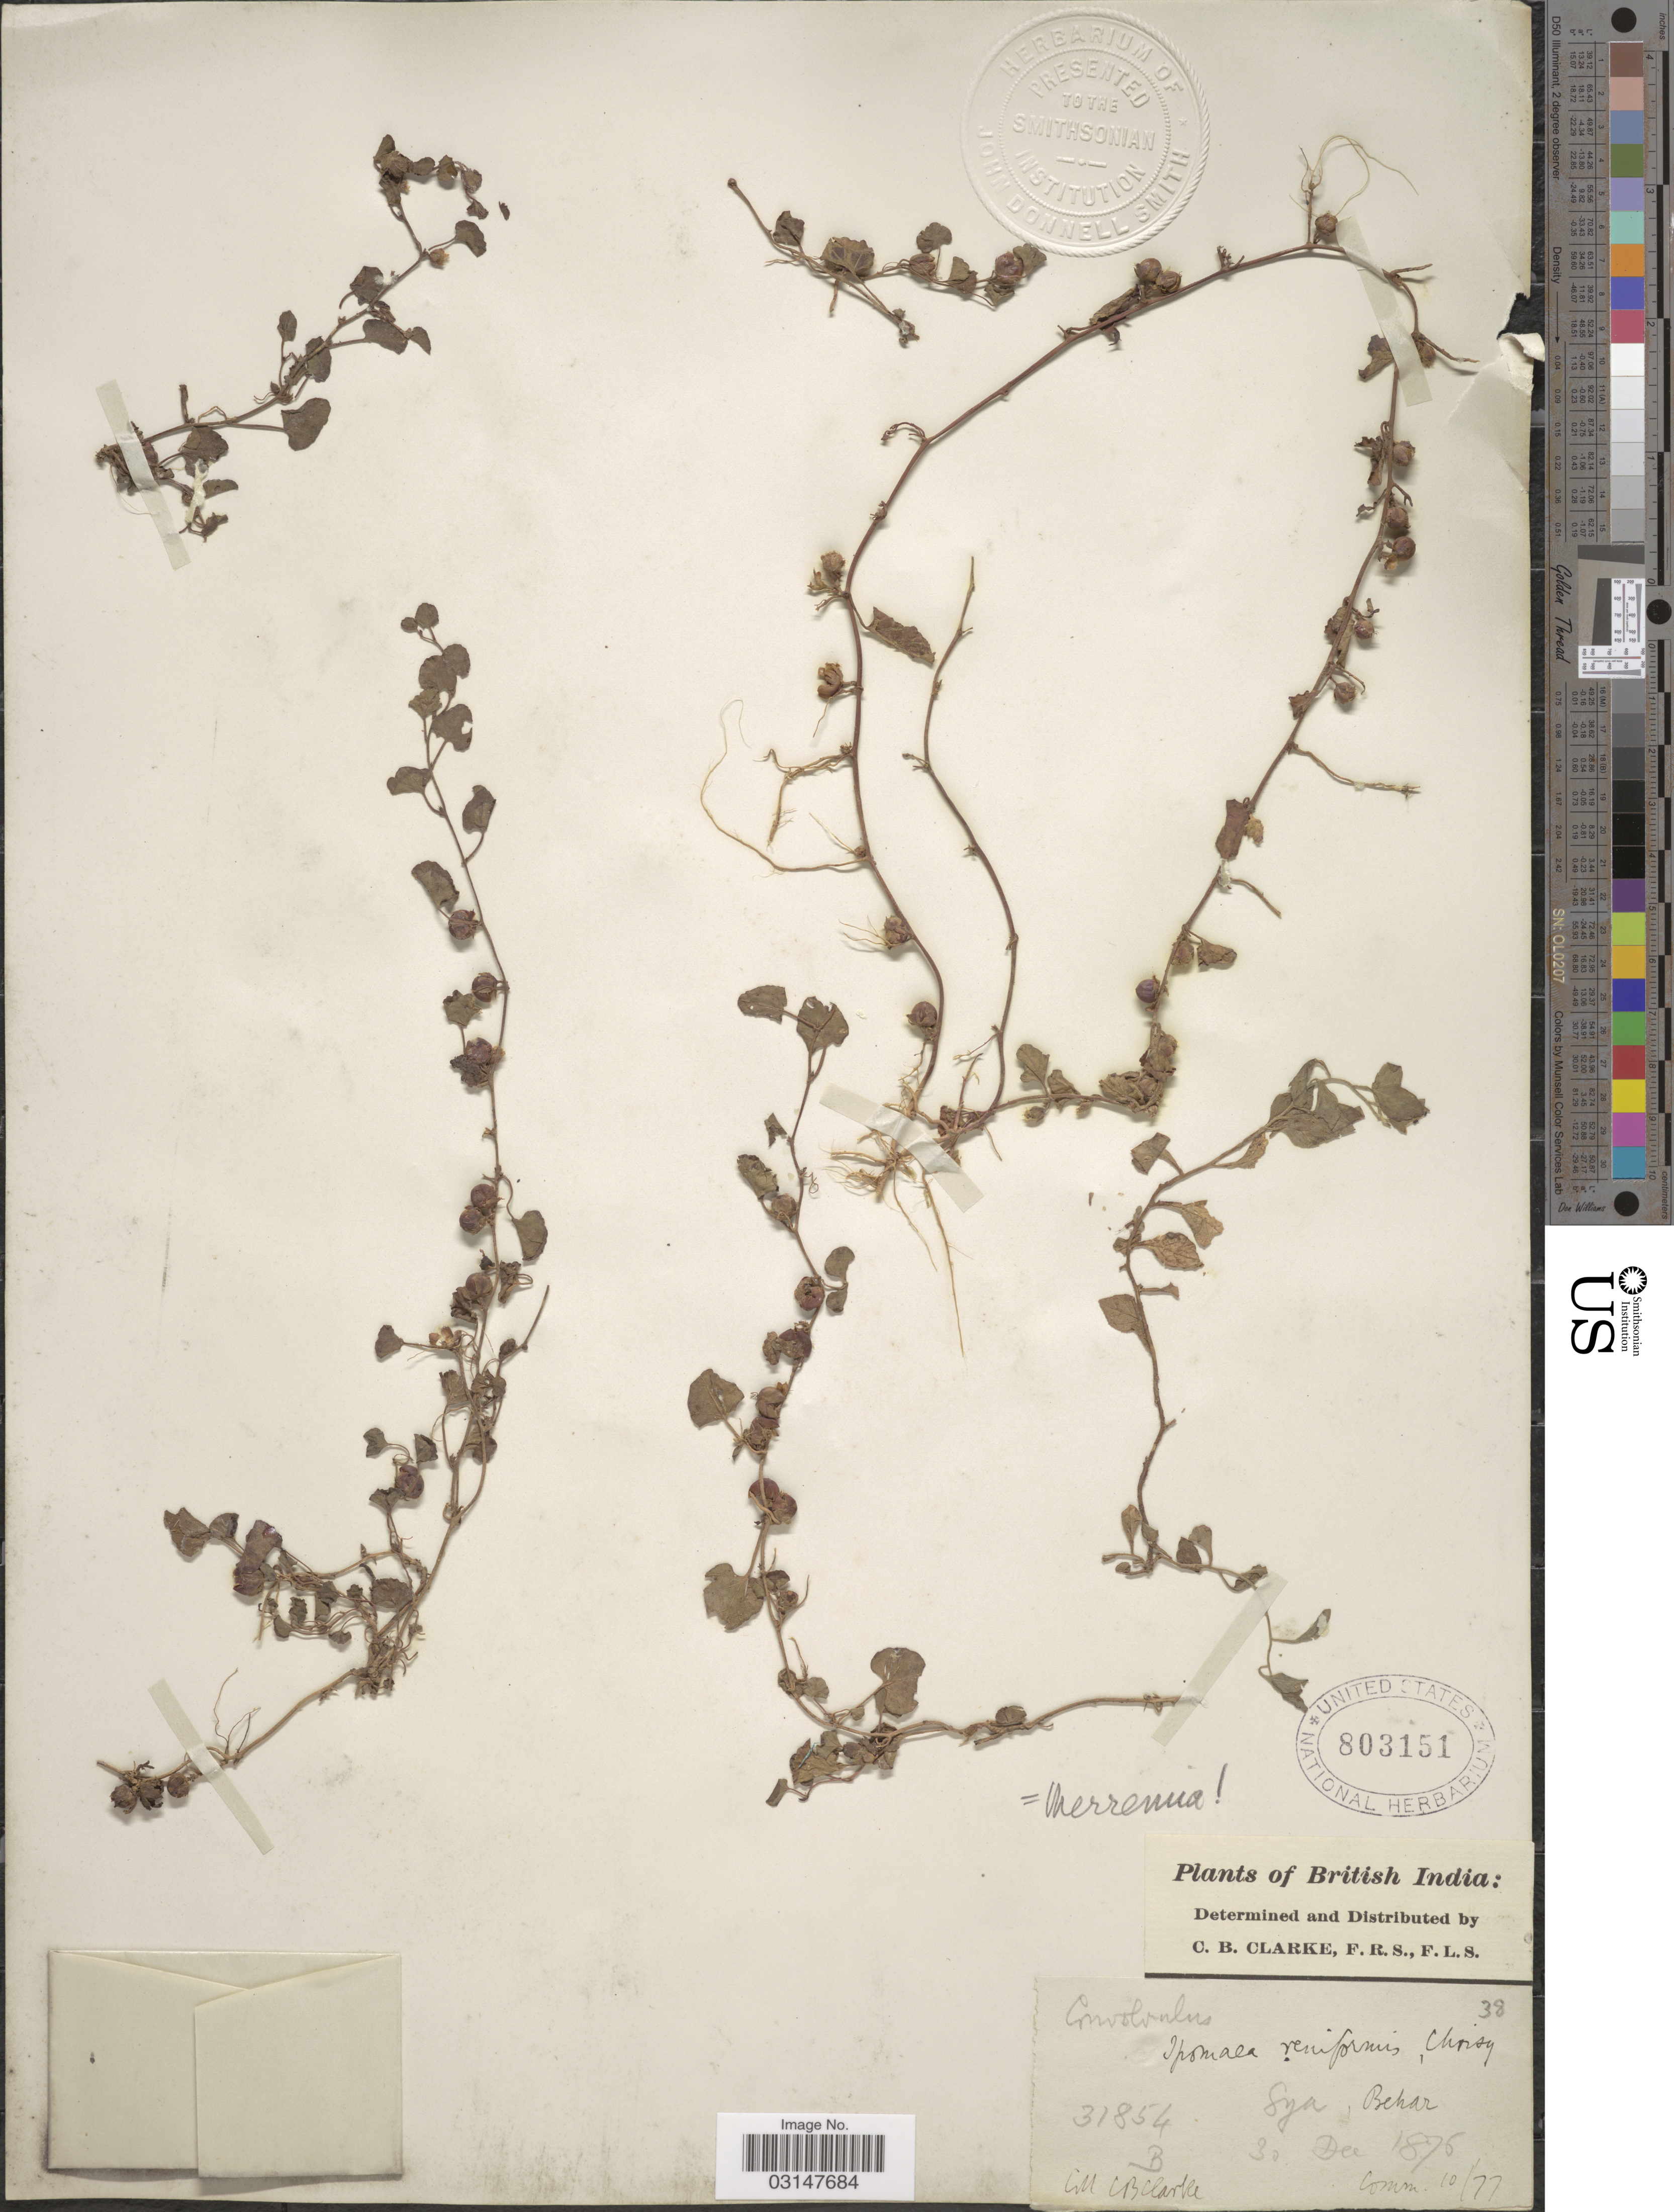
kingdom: Plantae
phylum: Tracheophyta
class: Magnoliopsida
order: Solanales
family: Convolvulaceae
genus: Merremia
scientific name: Merremia emarginata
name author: (Burm. f.) Hallier f.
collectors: C. B. Clarke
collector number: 31854B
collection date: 1876-12-30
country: India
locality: British India, Sya, Behar.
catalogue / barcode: US 803151